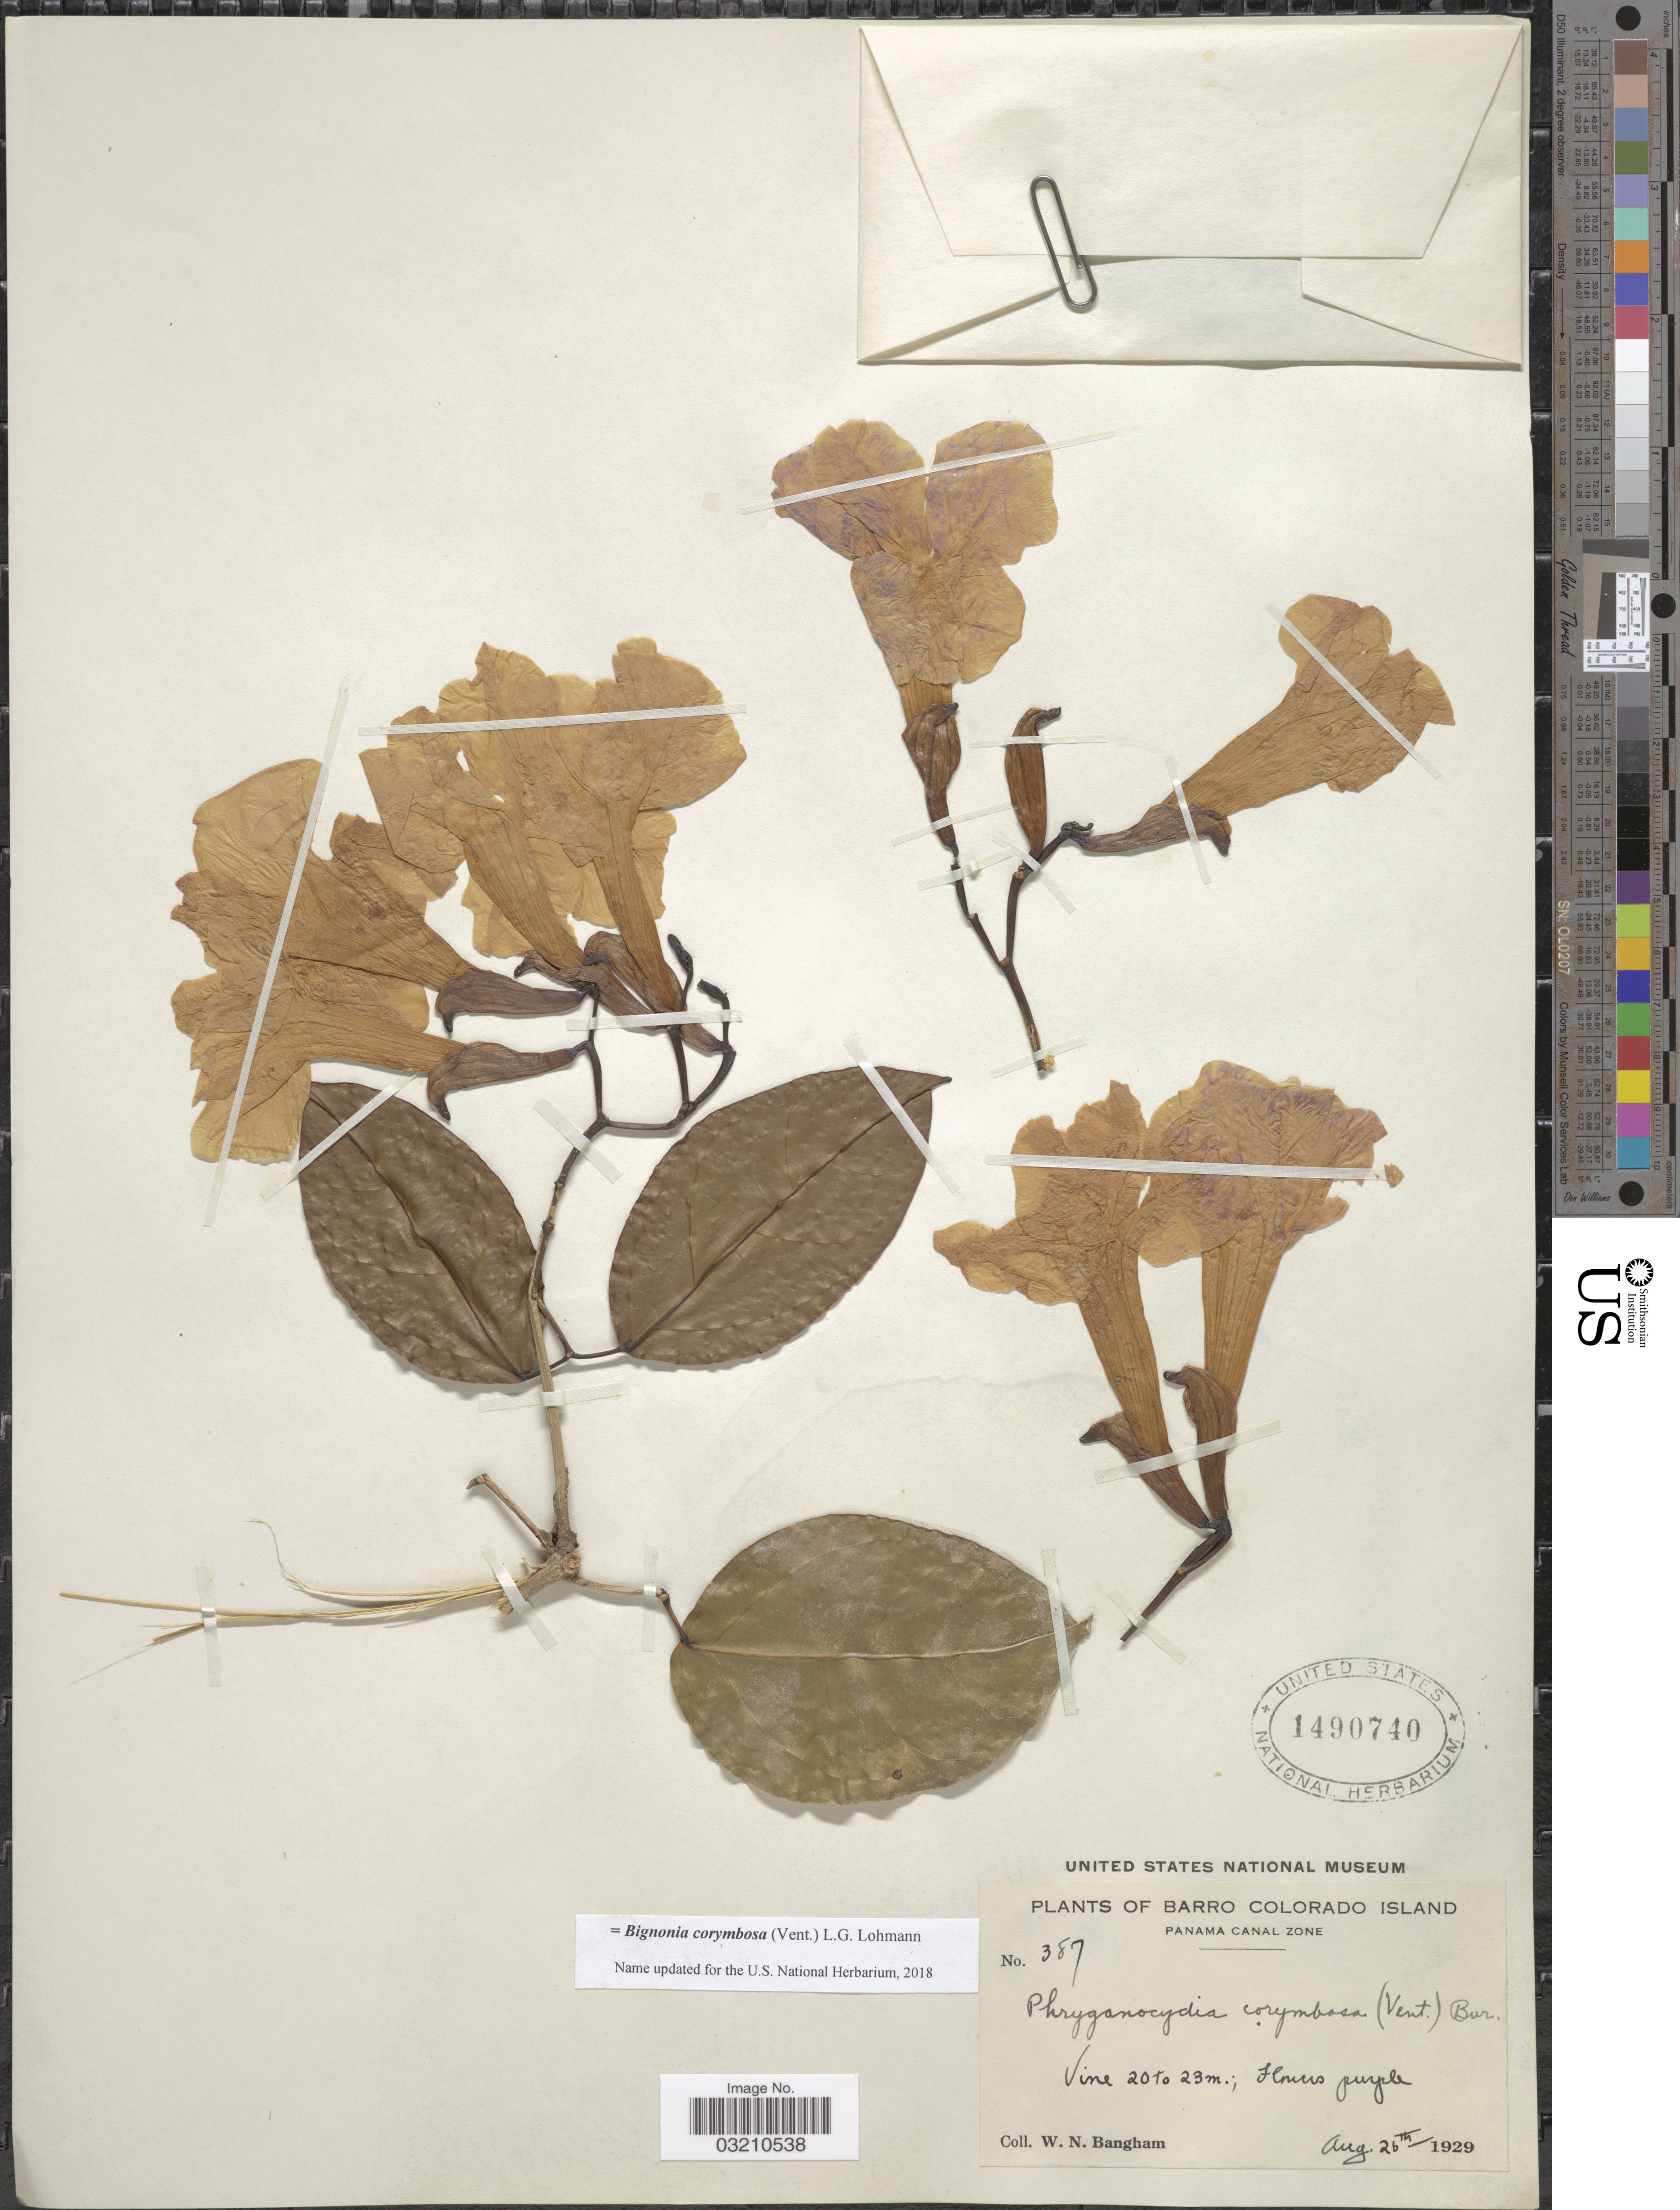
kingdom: Plantae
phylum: Tracheophyta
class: Magnoliopsida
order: Lamiales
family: Bignoniaceae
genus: Bignonia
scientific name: Bignonia corymbosa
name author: (Vent.) L.G. Lohmann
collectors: W. Bangham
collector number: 387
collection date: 1929-08-26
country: Panama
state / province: Panamá Oeste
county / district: Canal Zone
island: Barro Colorado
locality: Barro Colorado Island. Panama Canal Zone.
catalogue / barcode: US 1490740